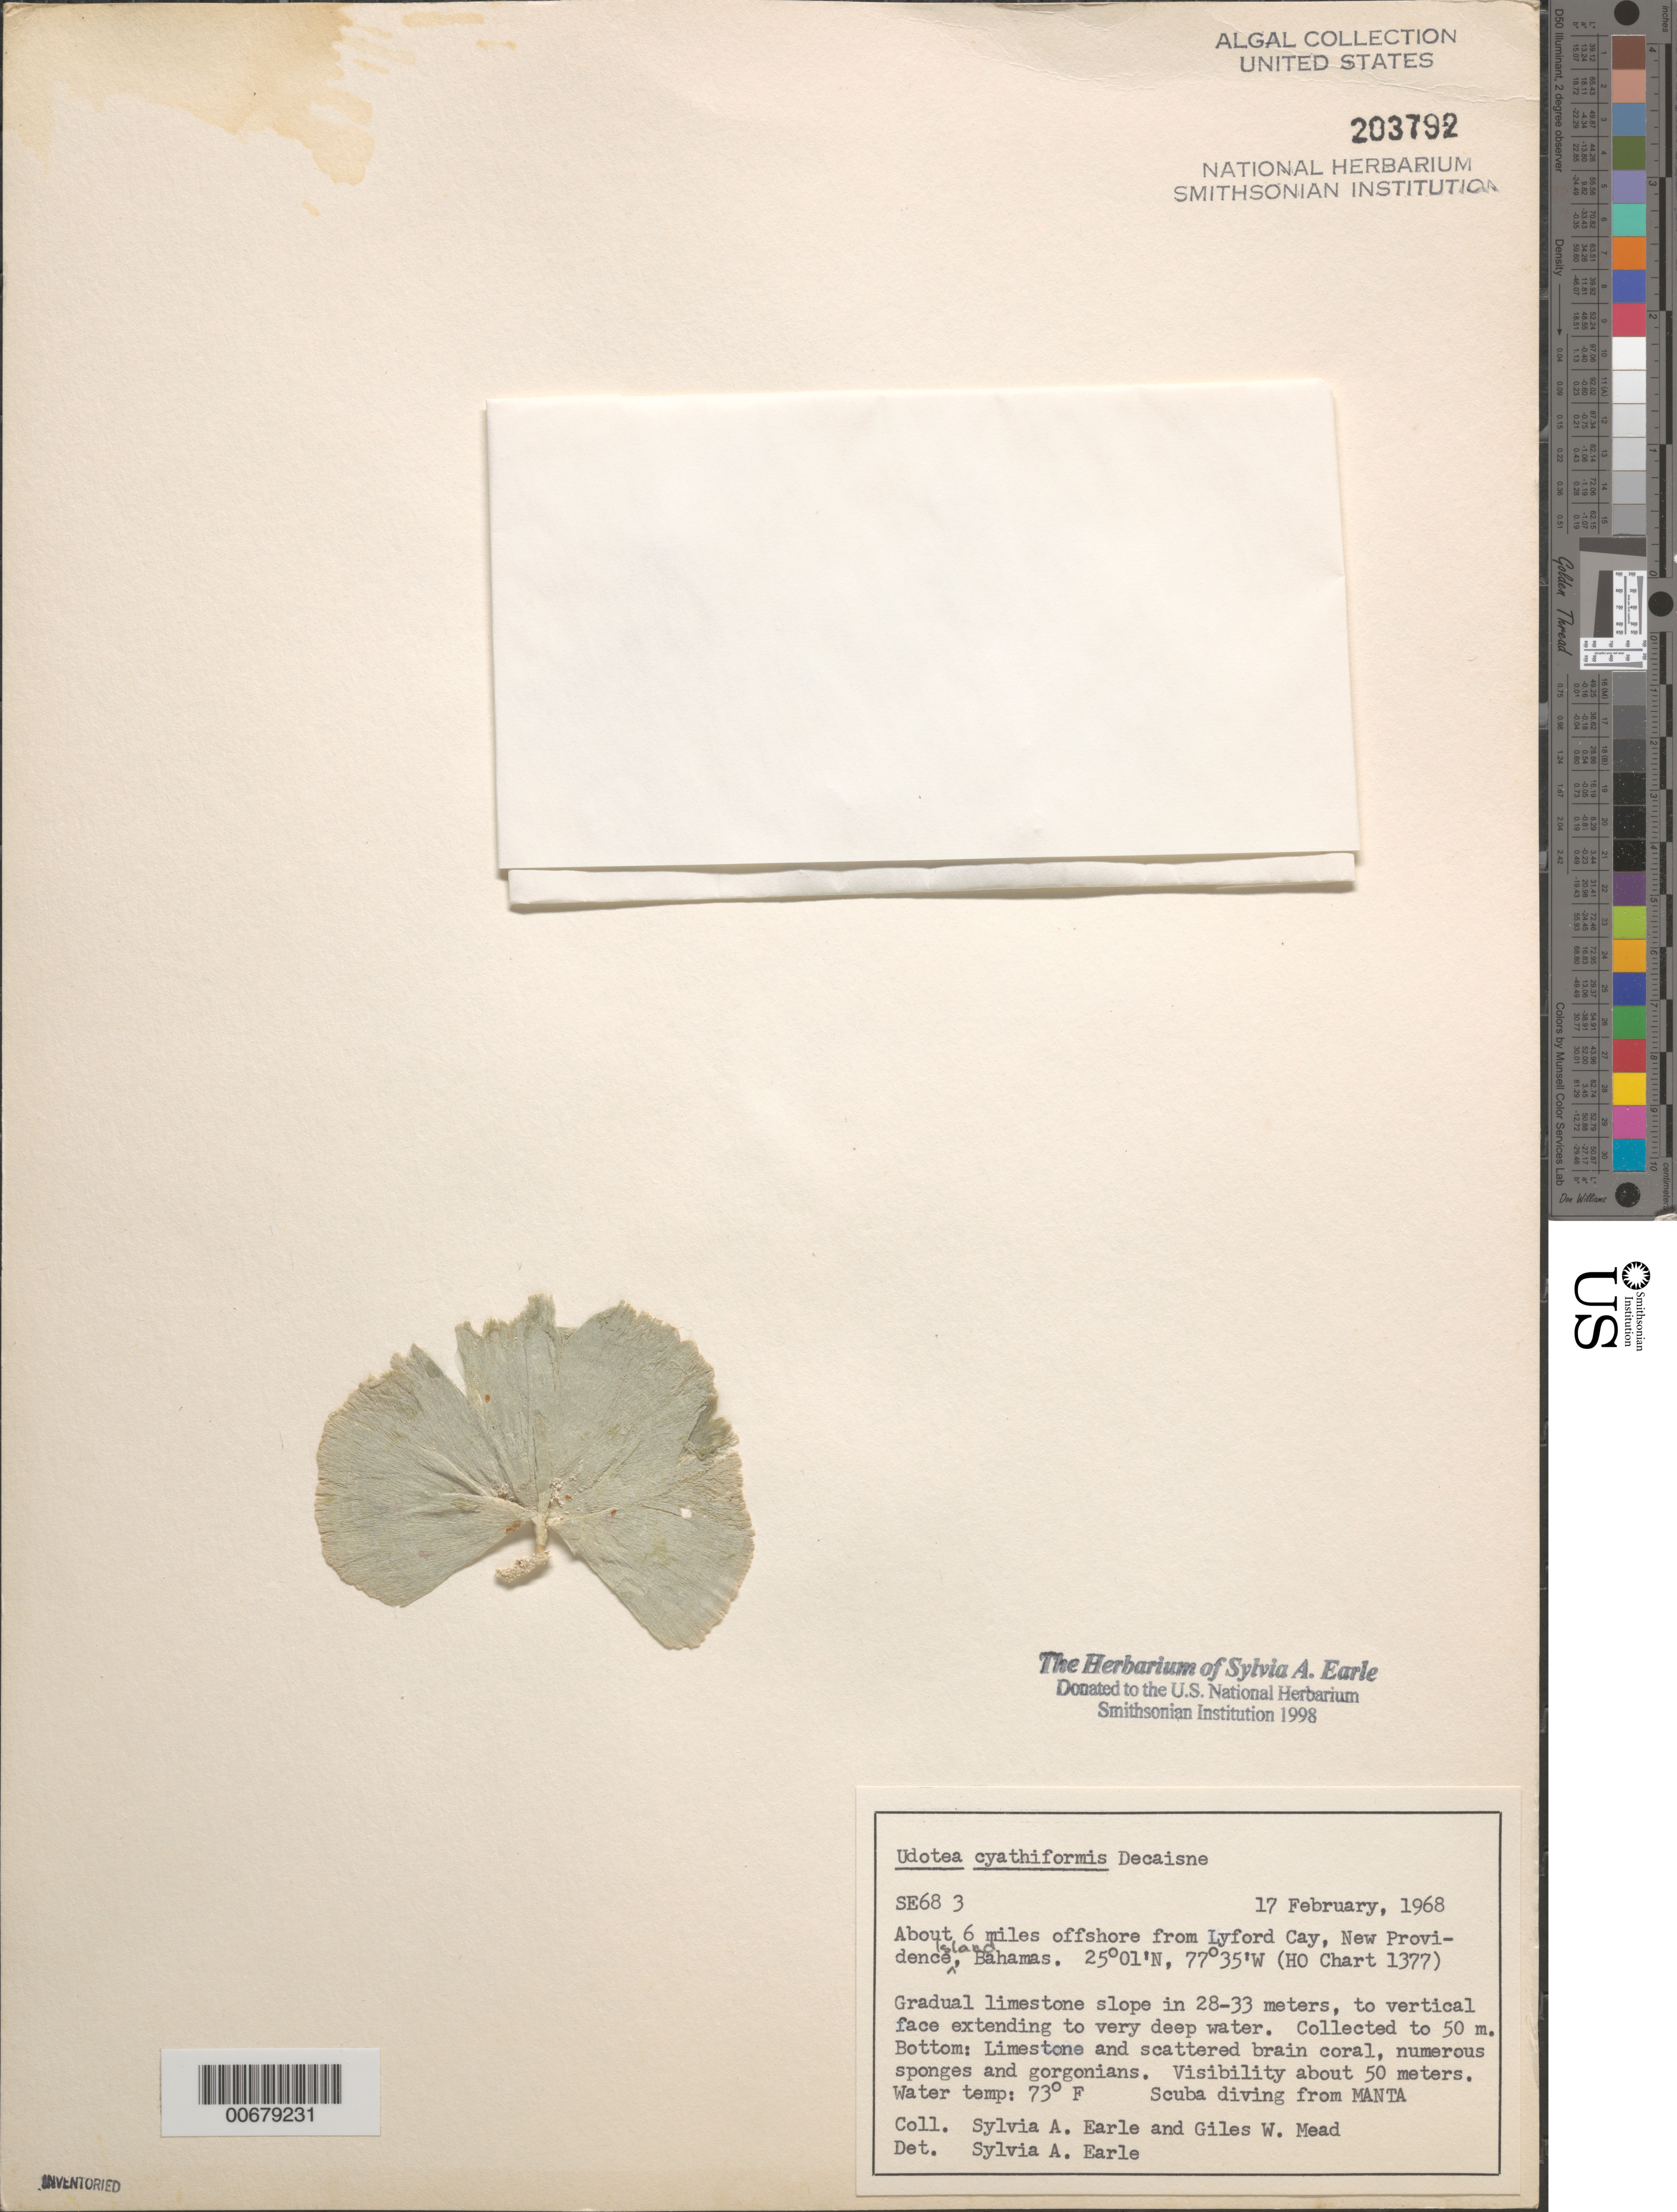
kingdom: Plantae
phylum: Chlorophyta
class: Ulvophyceae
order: Bryopsidales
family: Udoteaceae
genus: Udotea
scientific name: Udotea cyathiformis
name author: Decne.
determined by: Earle, S. A.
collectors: S. A. Earle & G. W. Mead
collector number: SE 683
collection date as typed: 17 Feb 1968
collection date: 1968-02-17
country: Bahamas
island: New Providence Island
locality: Ca. 6 miles off Lyford Cay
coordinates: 25 01' N, 77 35' W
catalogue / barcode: US 203792